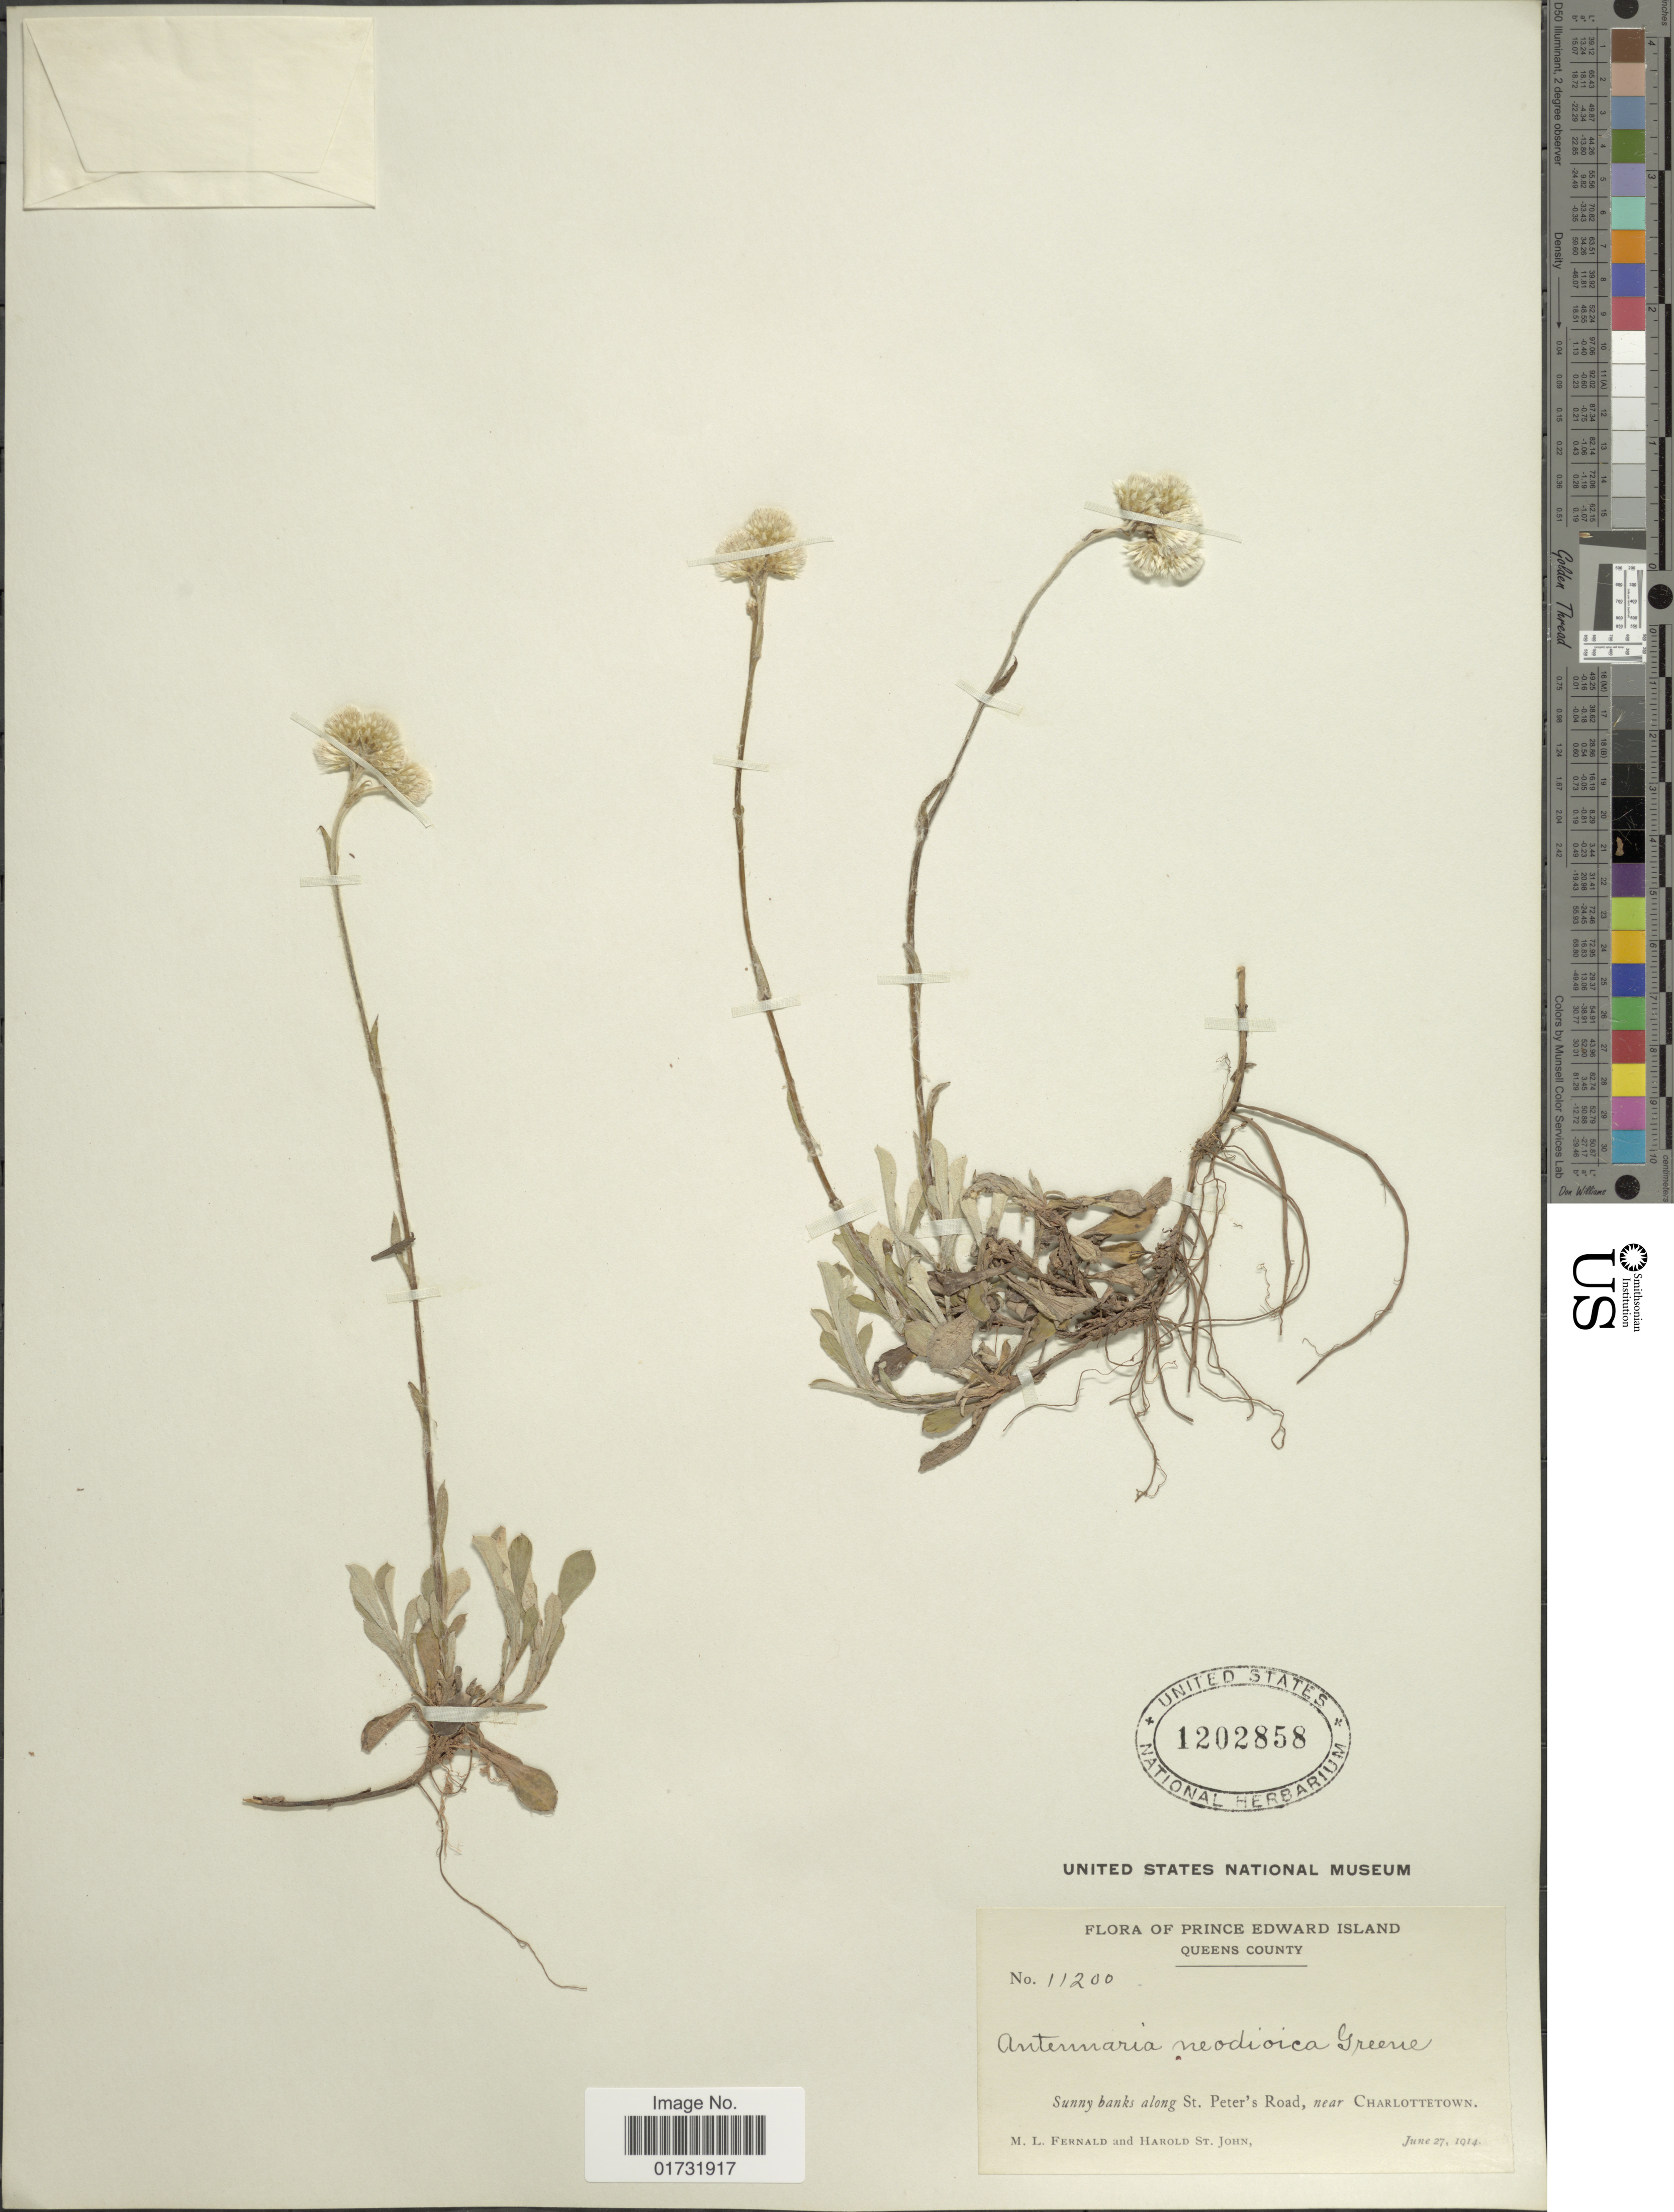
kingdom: Plantae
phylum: Tracheophyta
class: Magnoliopsida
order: Asterales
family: Asteraceae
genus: Antennaria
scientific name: Antennaria neodioica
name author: Greene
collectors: M. L. Fernald & H. St. John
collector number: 11200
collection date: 1914-06-27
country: Canada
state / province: Prince Edward Island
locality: Queens County. along St. Peter's Road, near Charlottetown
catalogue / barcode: US 1202858